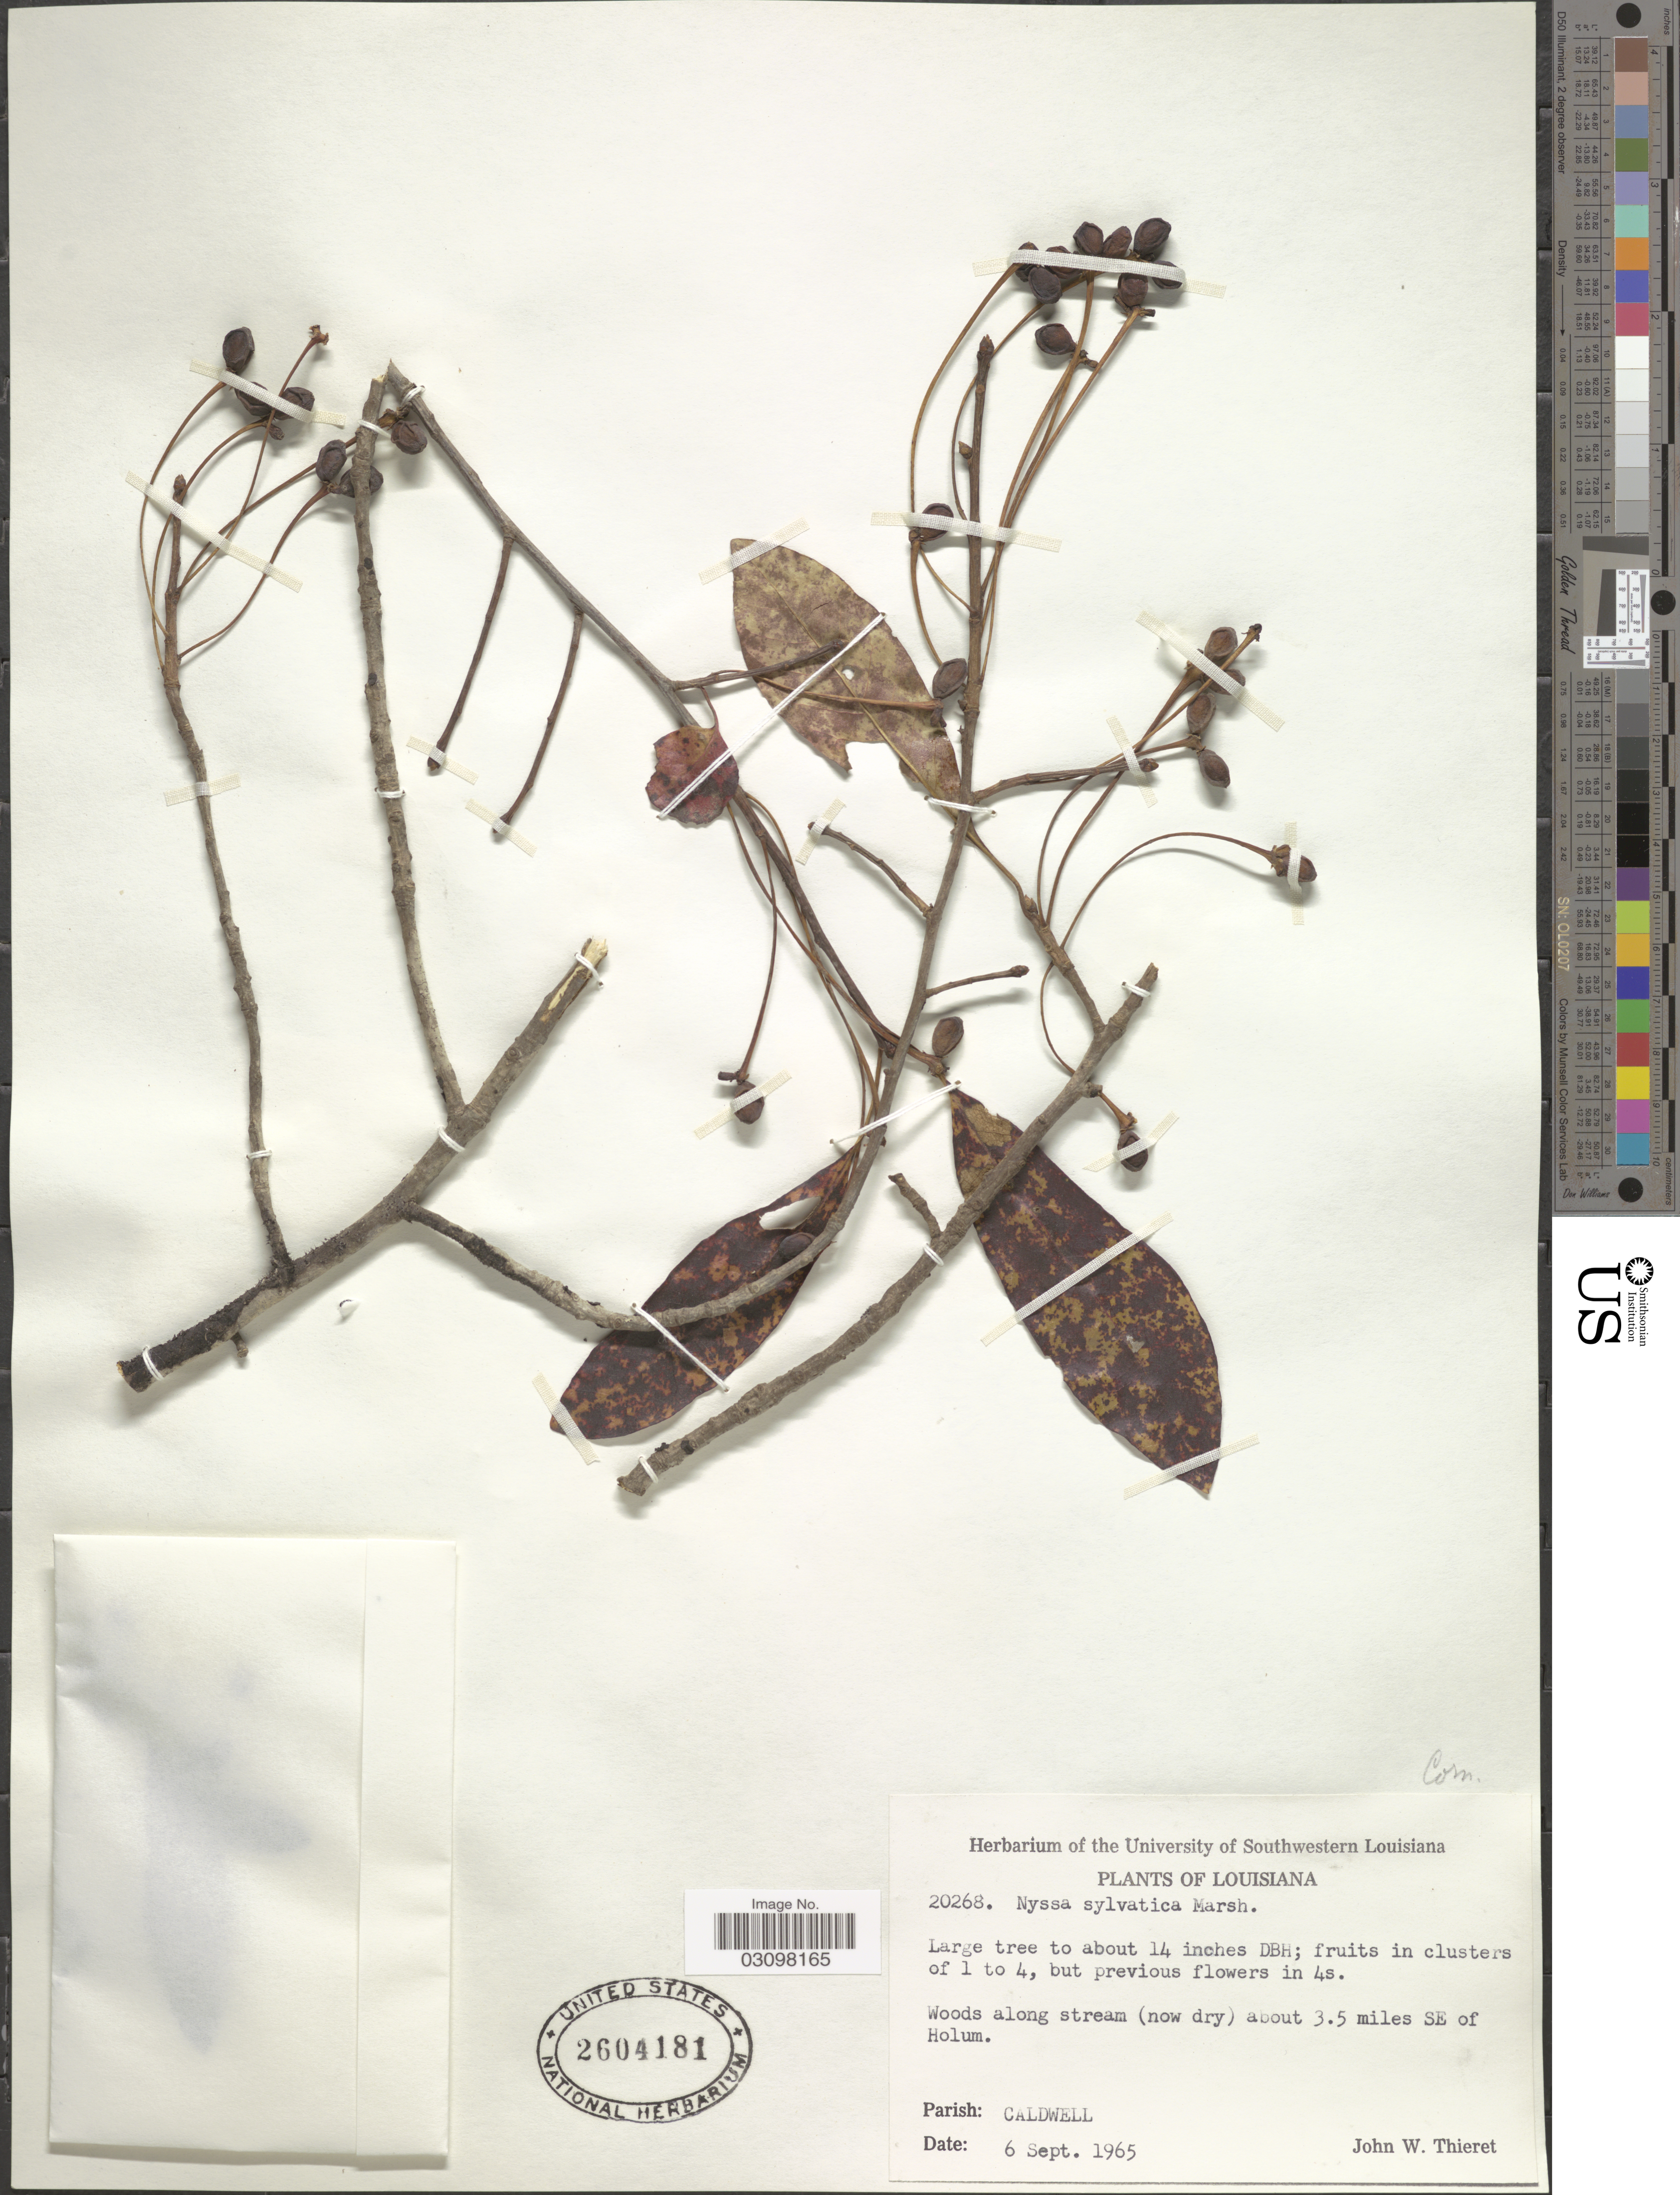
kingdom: Plantae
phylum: Tracheophyta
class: Magnoliopsida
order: Cornales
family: Nyssaceae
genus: Nyssa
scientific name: Nyssa sylvatica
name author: Marshall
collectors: J. W. Thieret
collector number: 20268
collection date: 1965-09-06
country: United States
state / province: Louisiana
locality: Woods along stream (now dry) about 3.5 miles SE of Holum. Parish: Caldwell.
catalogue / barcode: US 2604181